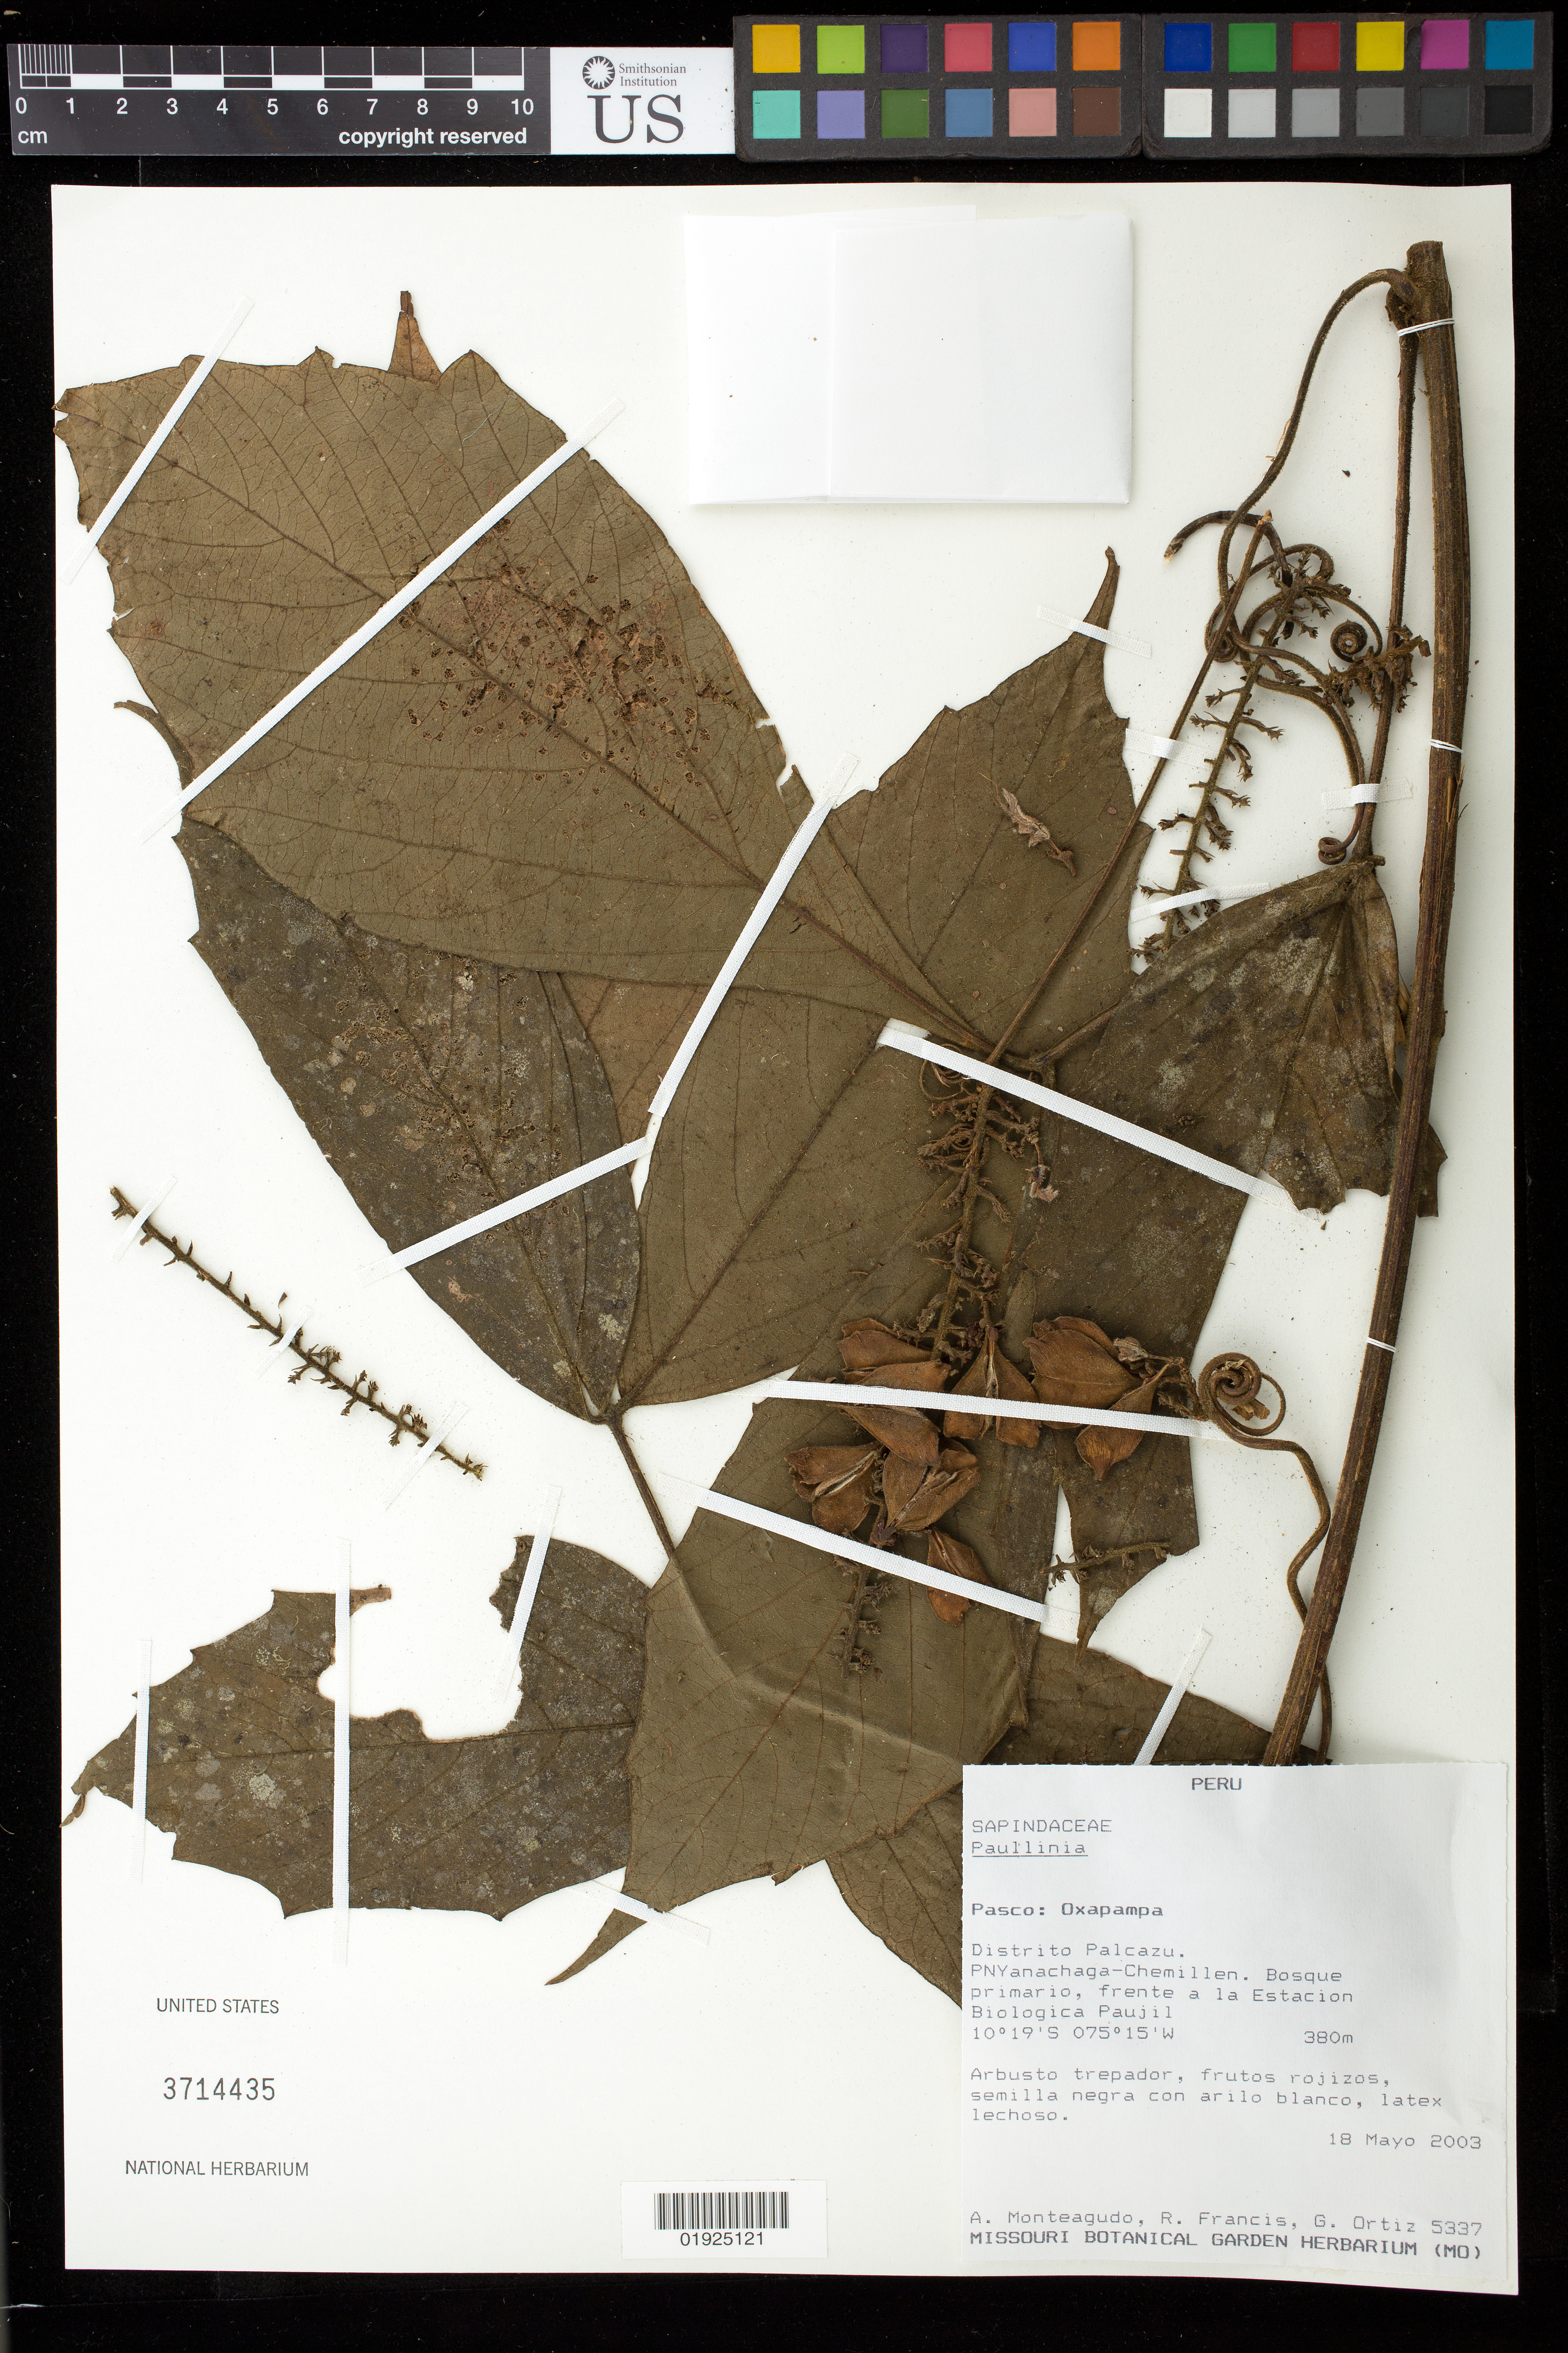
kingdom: Plantae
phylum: Tracheophyta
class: Magnoliopsida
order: Sapindales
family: Sapindaceae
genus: Paullinia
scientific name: Paullinia acutangula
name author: (Ruiz & Pav.) Pers.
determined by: Acevedo-Rodriguez, P., (US), Smithsonian Institution - National Museum of Natural History (UNITED STATES)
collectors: A. Monteagudo, G. Ortiz & R. Francis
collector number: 5337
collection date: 2003-05-18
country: Peru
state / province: Pasco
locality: Oxapampa. Distrito Palcazu. PNYanachaga-Chemillen, frente a la Estacion Biologica Paujil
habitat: Bosque primario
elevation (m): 380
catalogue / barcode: US 3714435